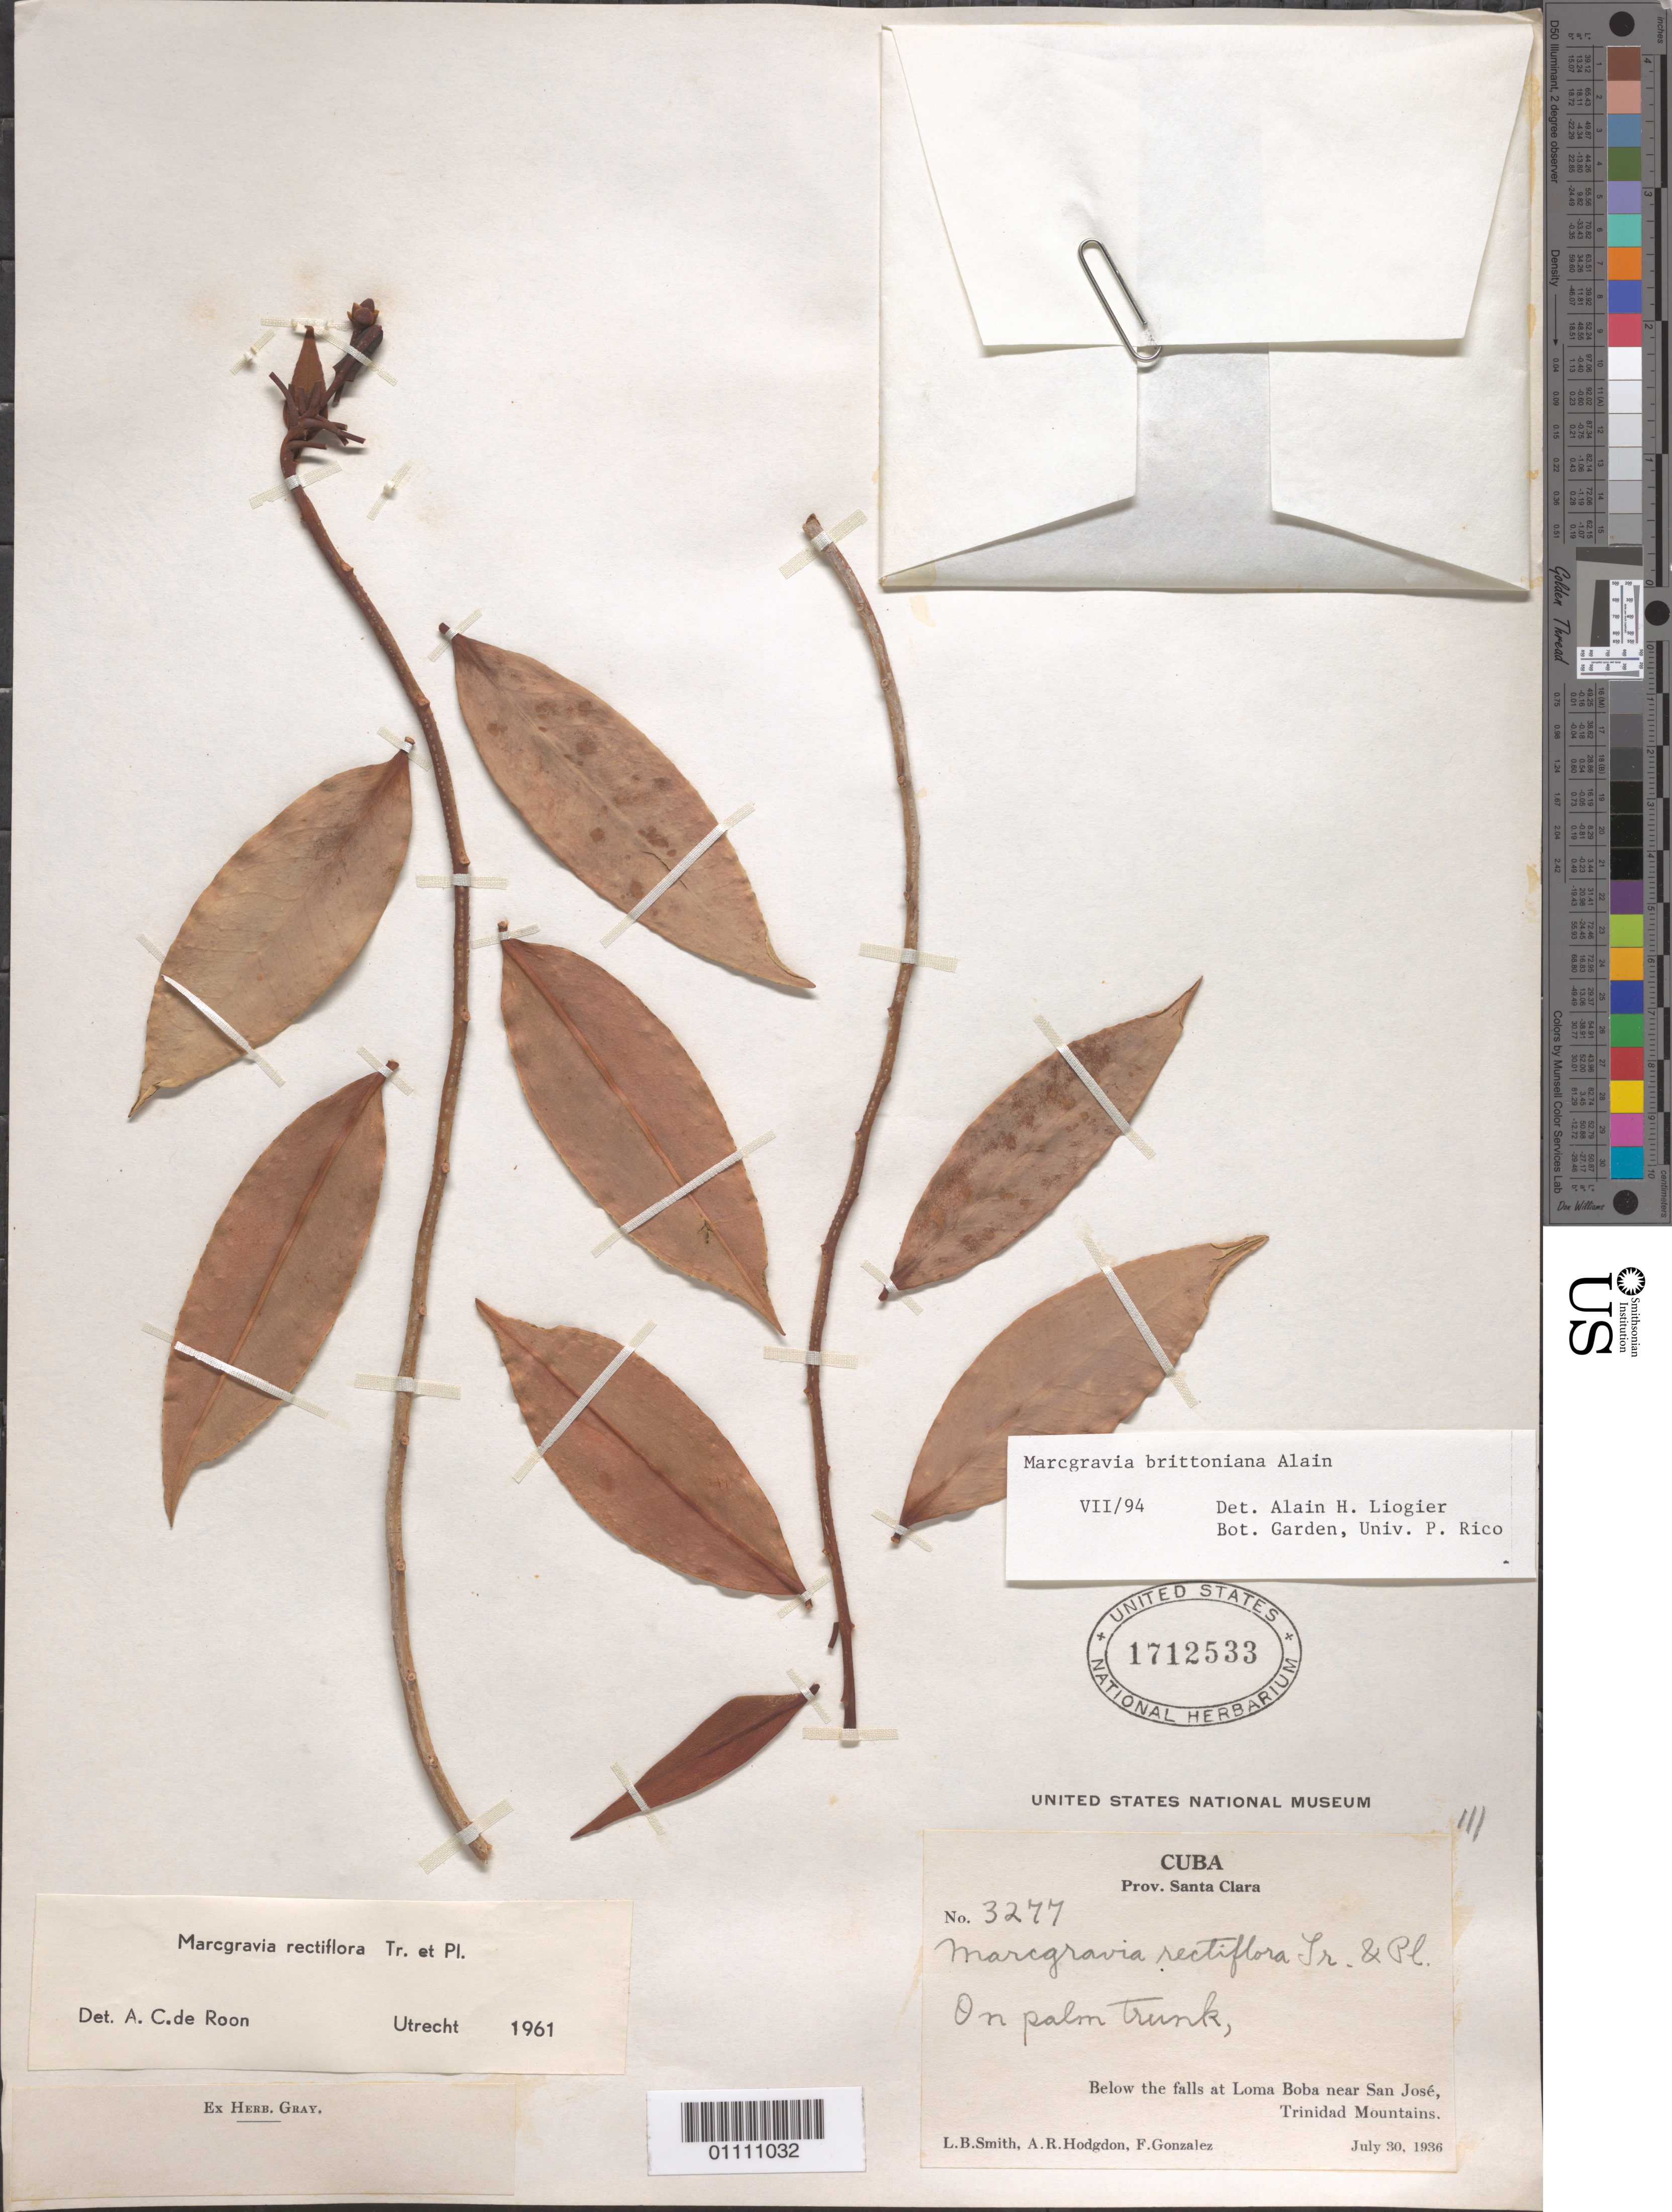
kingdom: Plantae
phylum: Tracheophyta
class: Magnoliopsida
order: Ericales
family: Marcgraviaceae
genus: Marcgravia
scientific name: Marcgravia brittoniana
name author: Alain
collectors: L. Smith, A. R. Hodgdon & F. Gonzalez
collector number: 3277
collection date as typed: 30 Jul 1936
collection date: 1936-07-30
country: Cuba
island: Cuba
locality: below the falls at Loma Boba near San Jose, Trinidad Mountains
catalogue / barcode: US 1712533